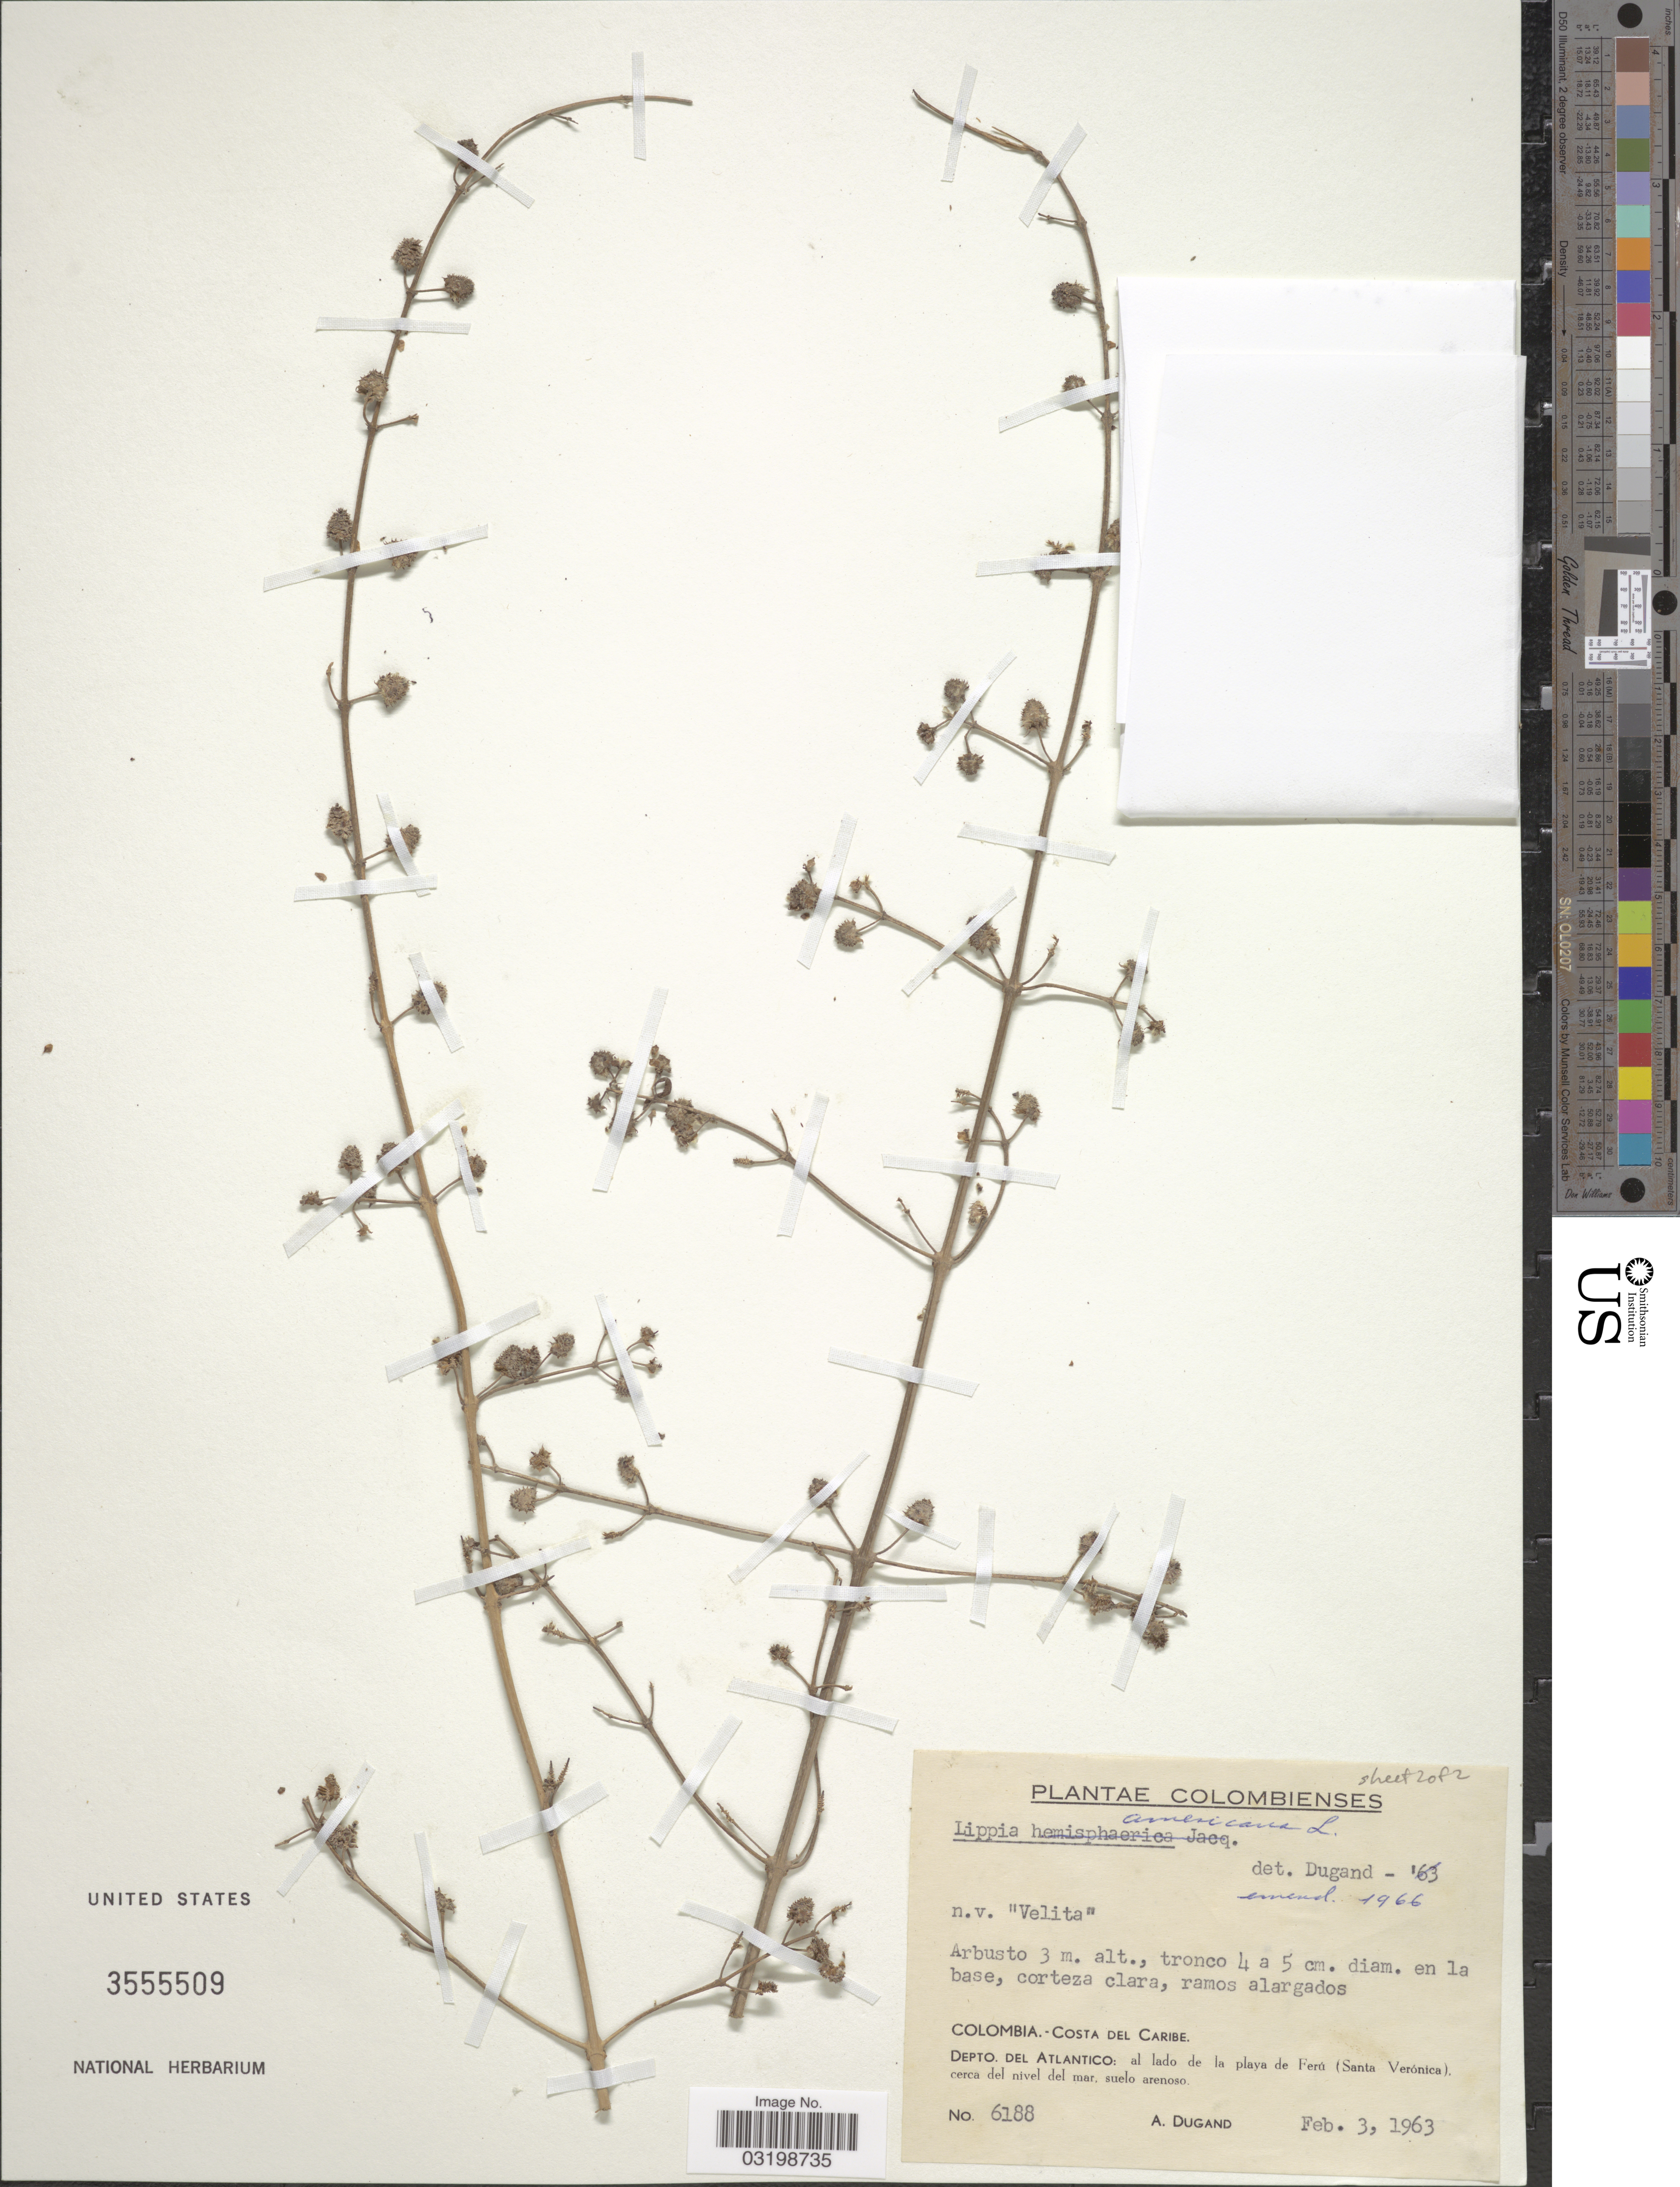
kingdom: Plantae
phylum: Tracheophyta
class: Magnoliopsida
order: Lamiales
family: Verbenaceae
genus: Lippia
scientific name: Lippia americana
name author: L.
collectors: A. Dugand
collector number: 6188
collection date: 1963-02-03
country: Colombia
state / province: Atlántico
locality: Costa del Caribe. Depto. del Atlantico: al lado de la playa de Ferú (Santa Verónica).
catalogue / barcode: US 3555509